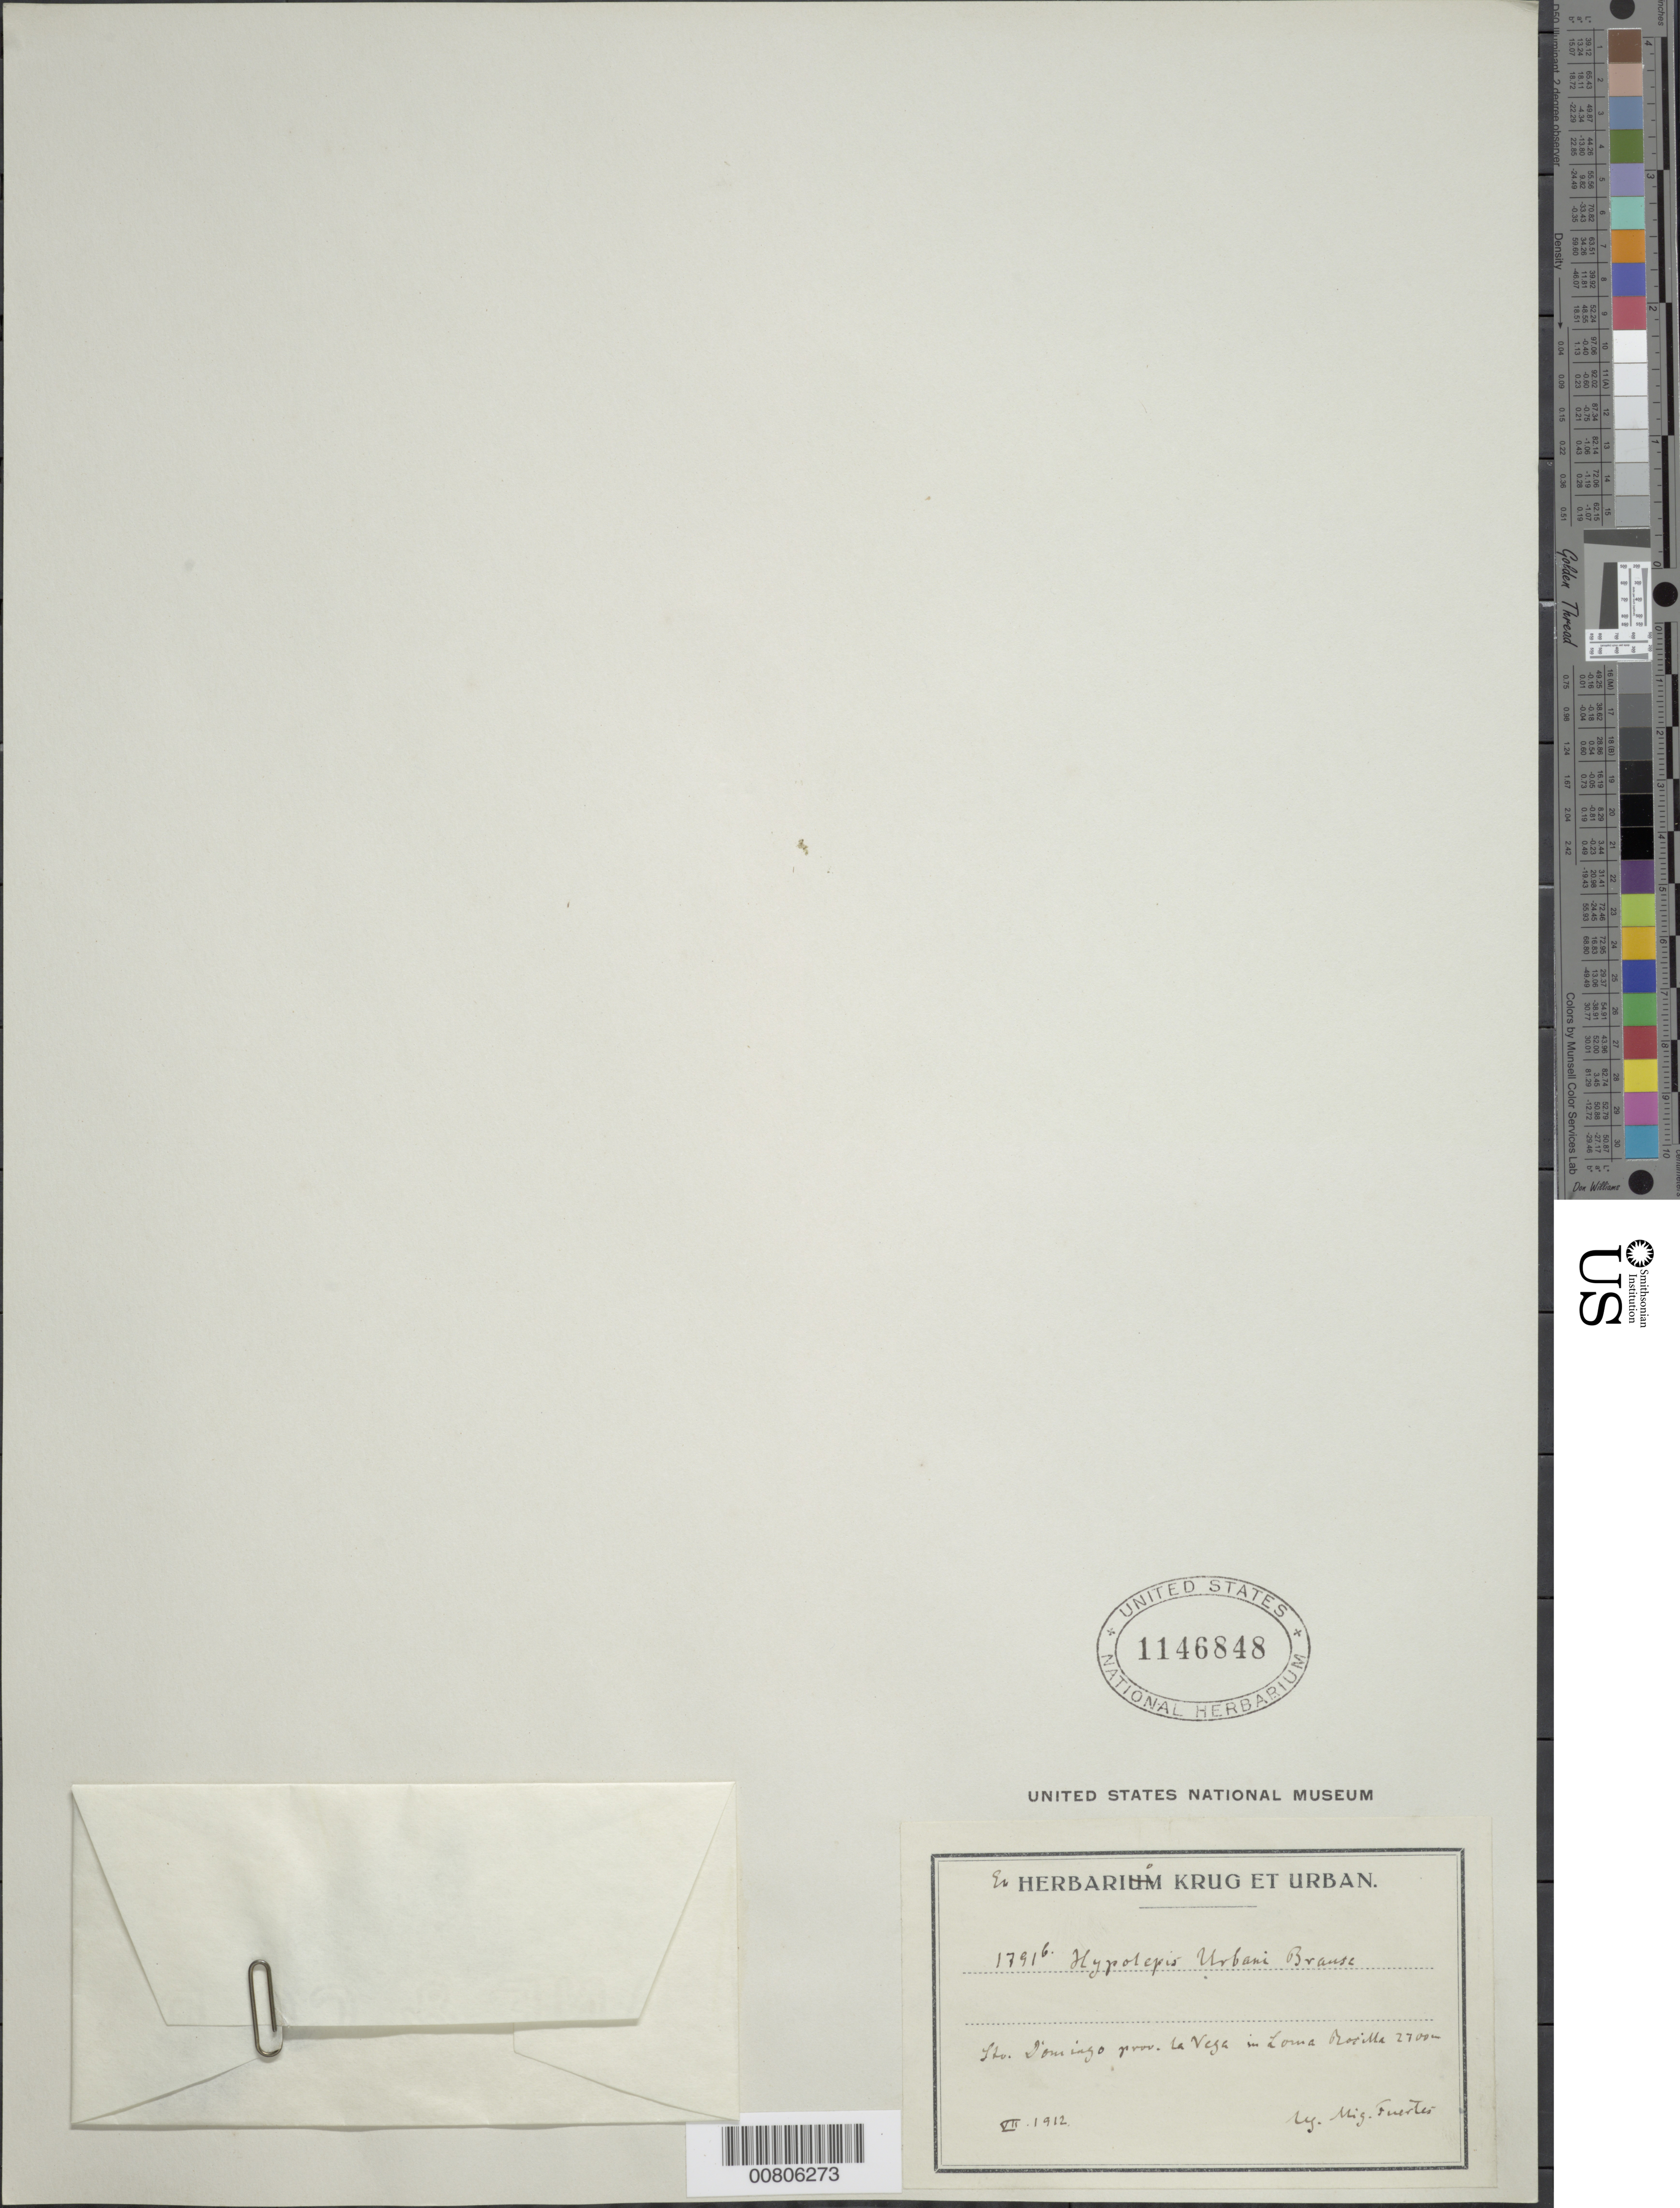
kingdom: Plantae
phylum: Tracheophyta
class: Polypodiopsida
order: Polypodiales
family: Dennstaedtiaceae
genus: Hypolepis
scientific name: Hypolepis urbanii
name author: Brause in Urb.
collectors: M. D. Fuertes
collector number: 1791b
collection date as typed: Jul 1912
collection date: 1912-07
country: Dominican Republic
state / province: La Vega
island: Hispaniola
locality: Loma Rosilla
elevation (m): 2700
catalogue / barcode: US 1146848